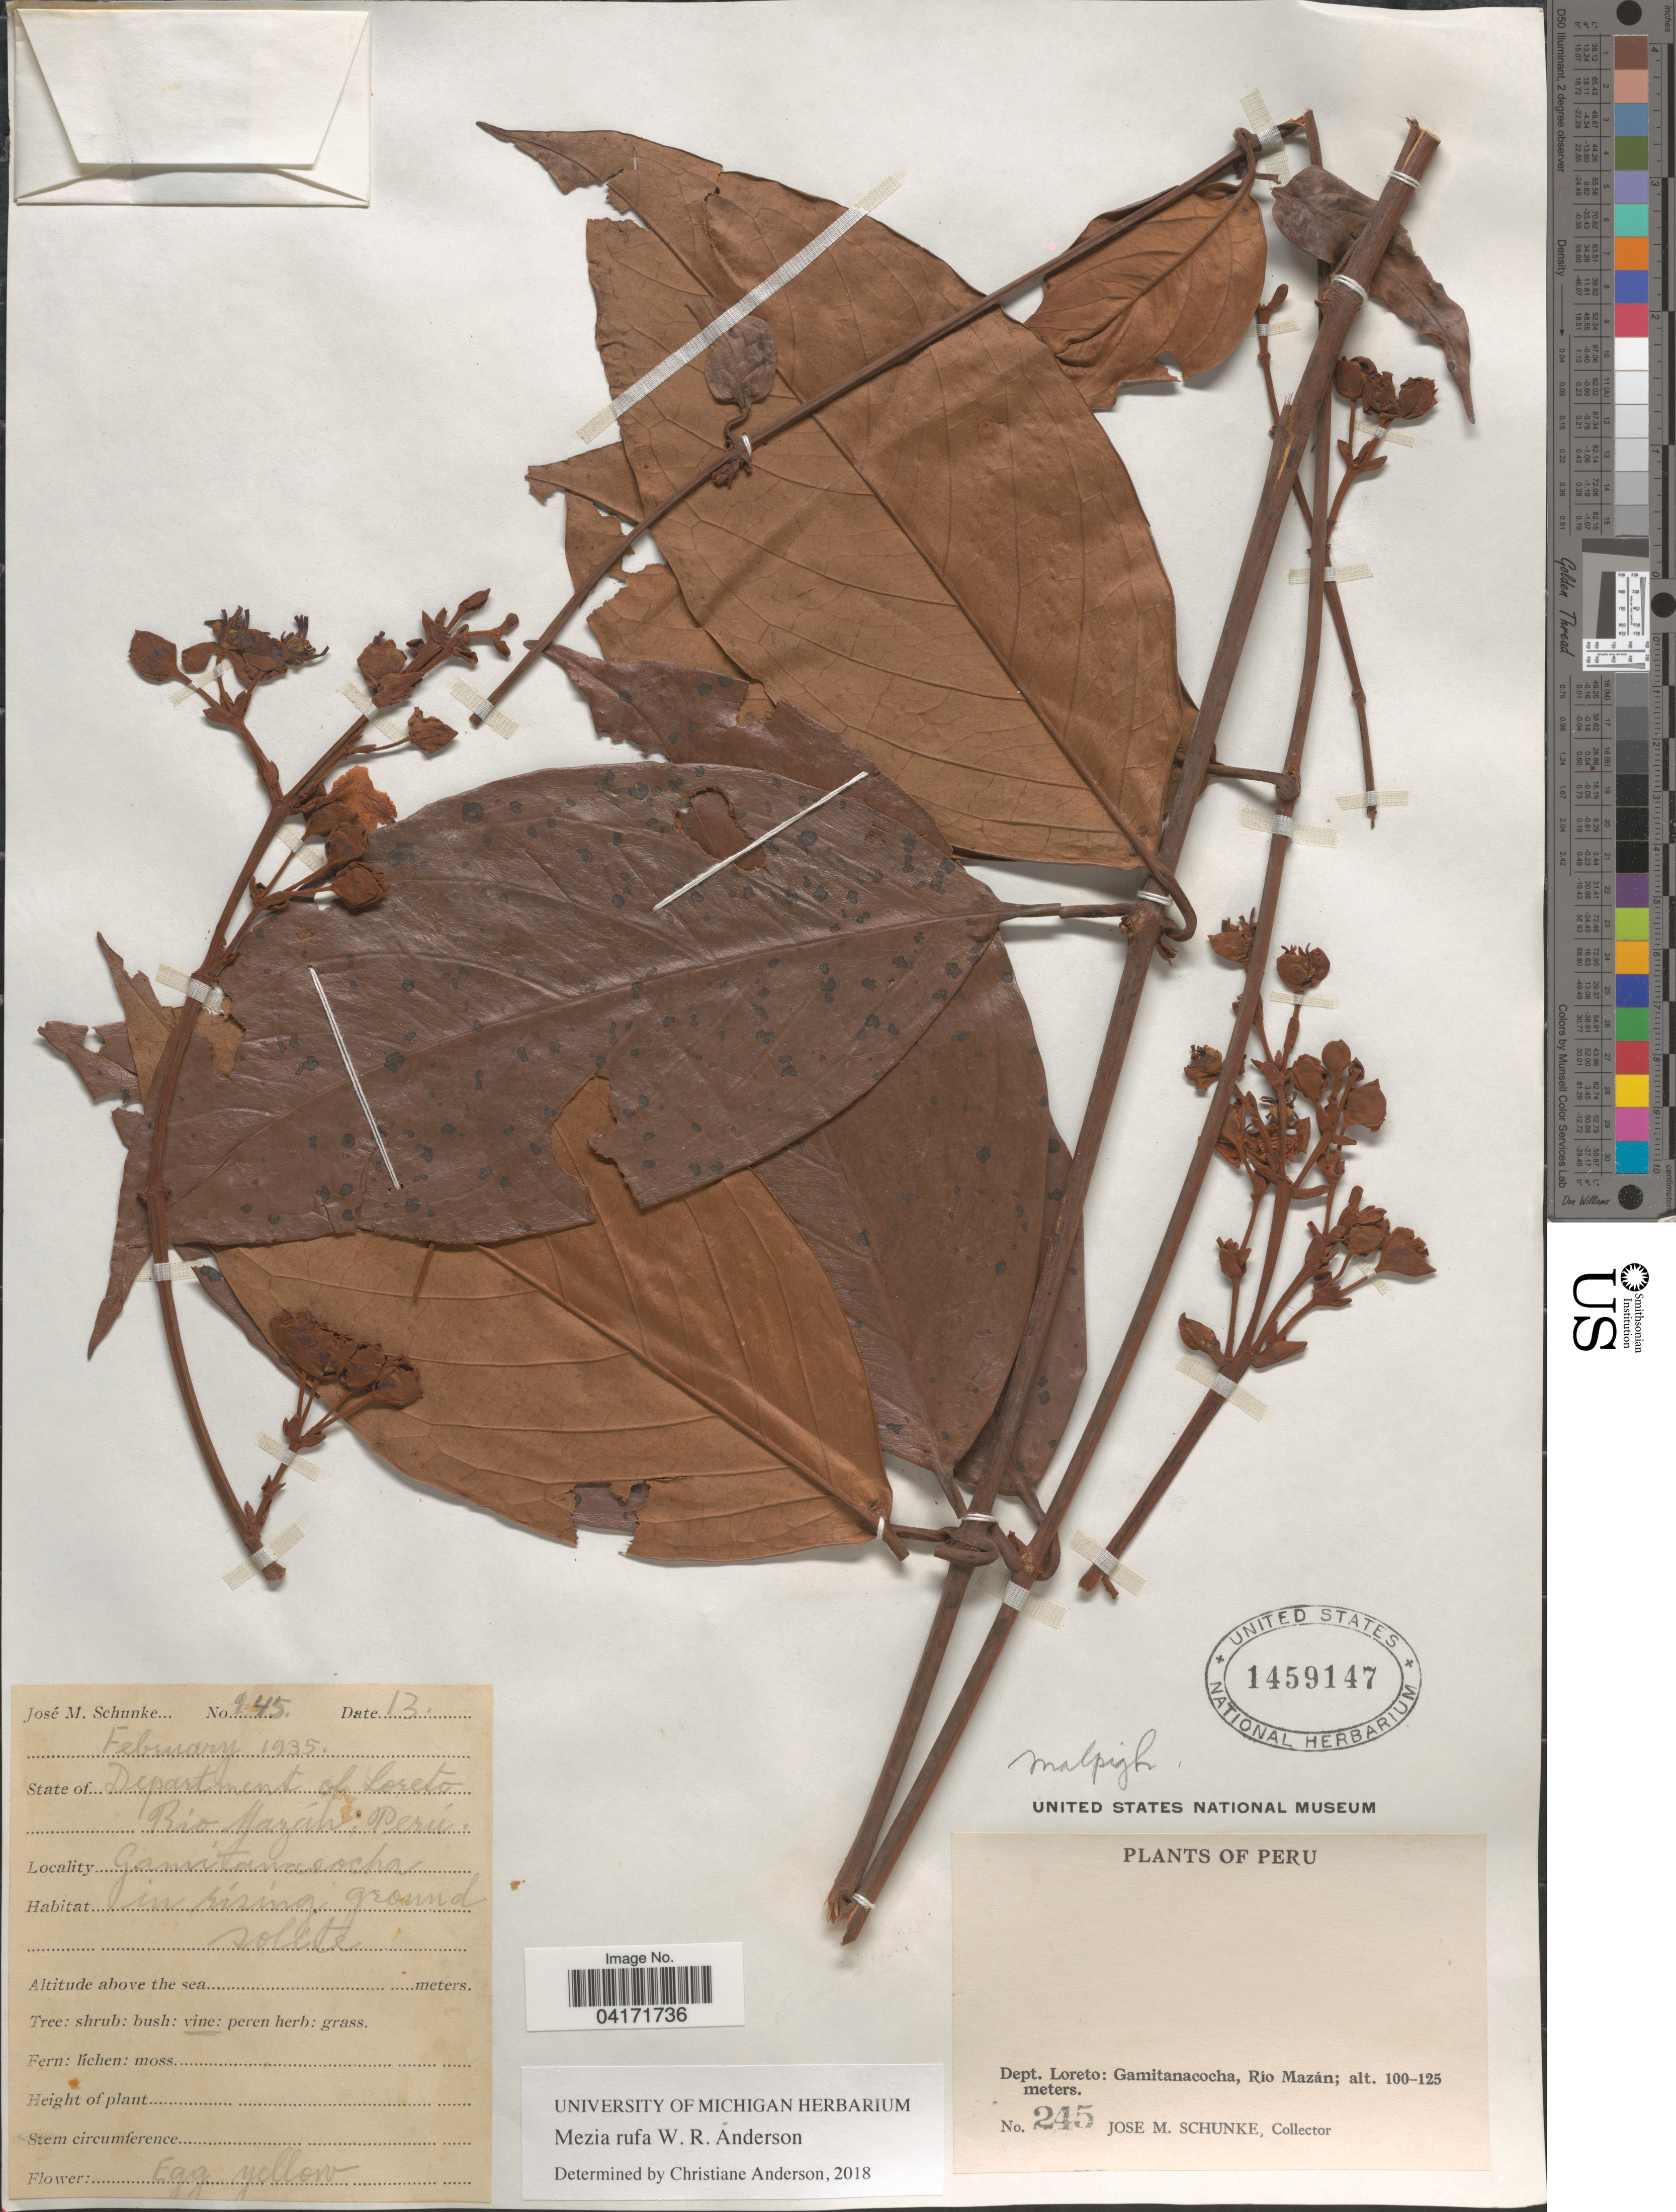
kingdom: Plantae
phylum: Tracheophyta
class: Magnoliopsida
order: Malpighiales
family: Malpighiaceae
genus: Mezia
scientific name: Mezia rufa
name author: W.R. Anderson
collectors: J. M. Schunke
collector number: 245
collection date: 1935-02-13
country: Peru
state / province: Loreto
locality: Dept. Loreto: Gamitanacocha, Río Mazán.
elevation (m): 100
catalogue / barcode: US 1459147